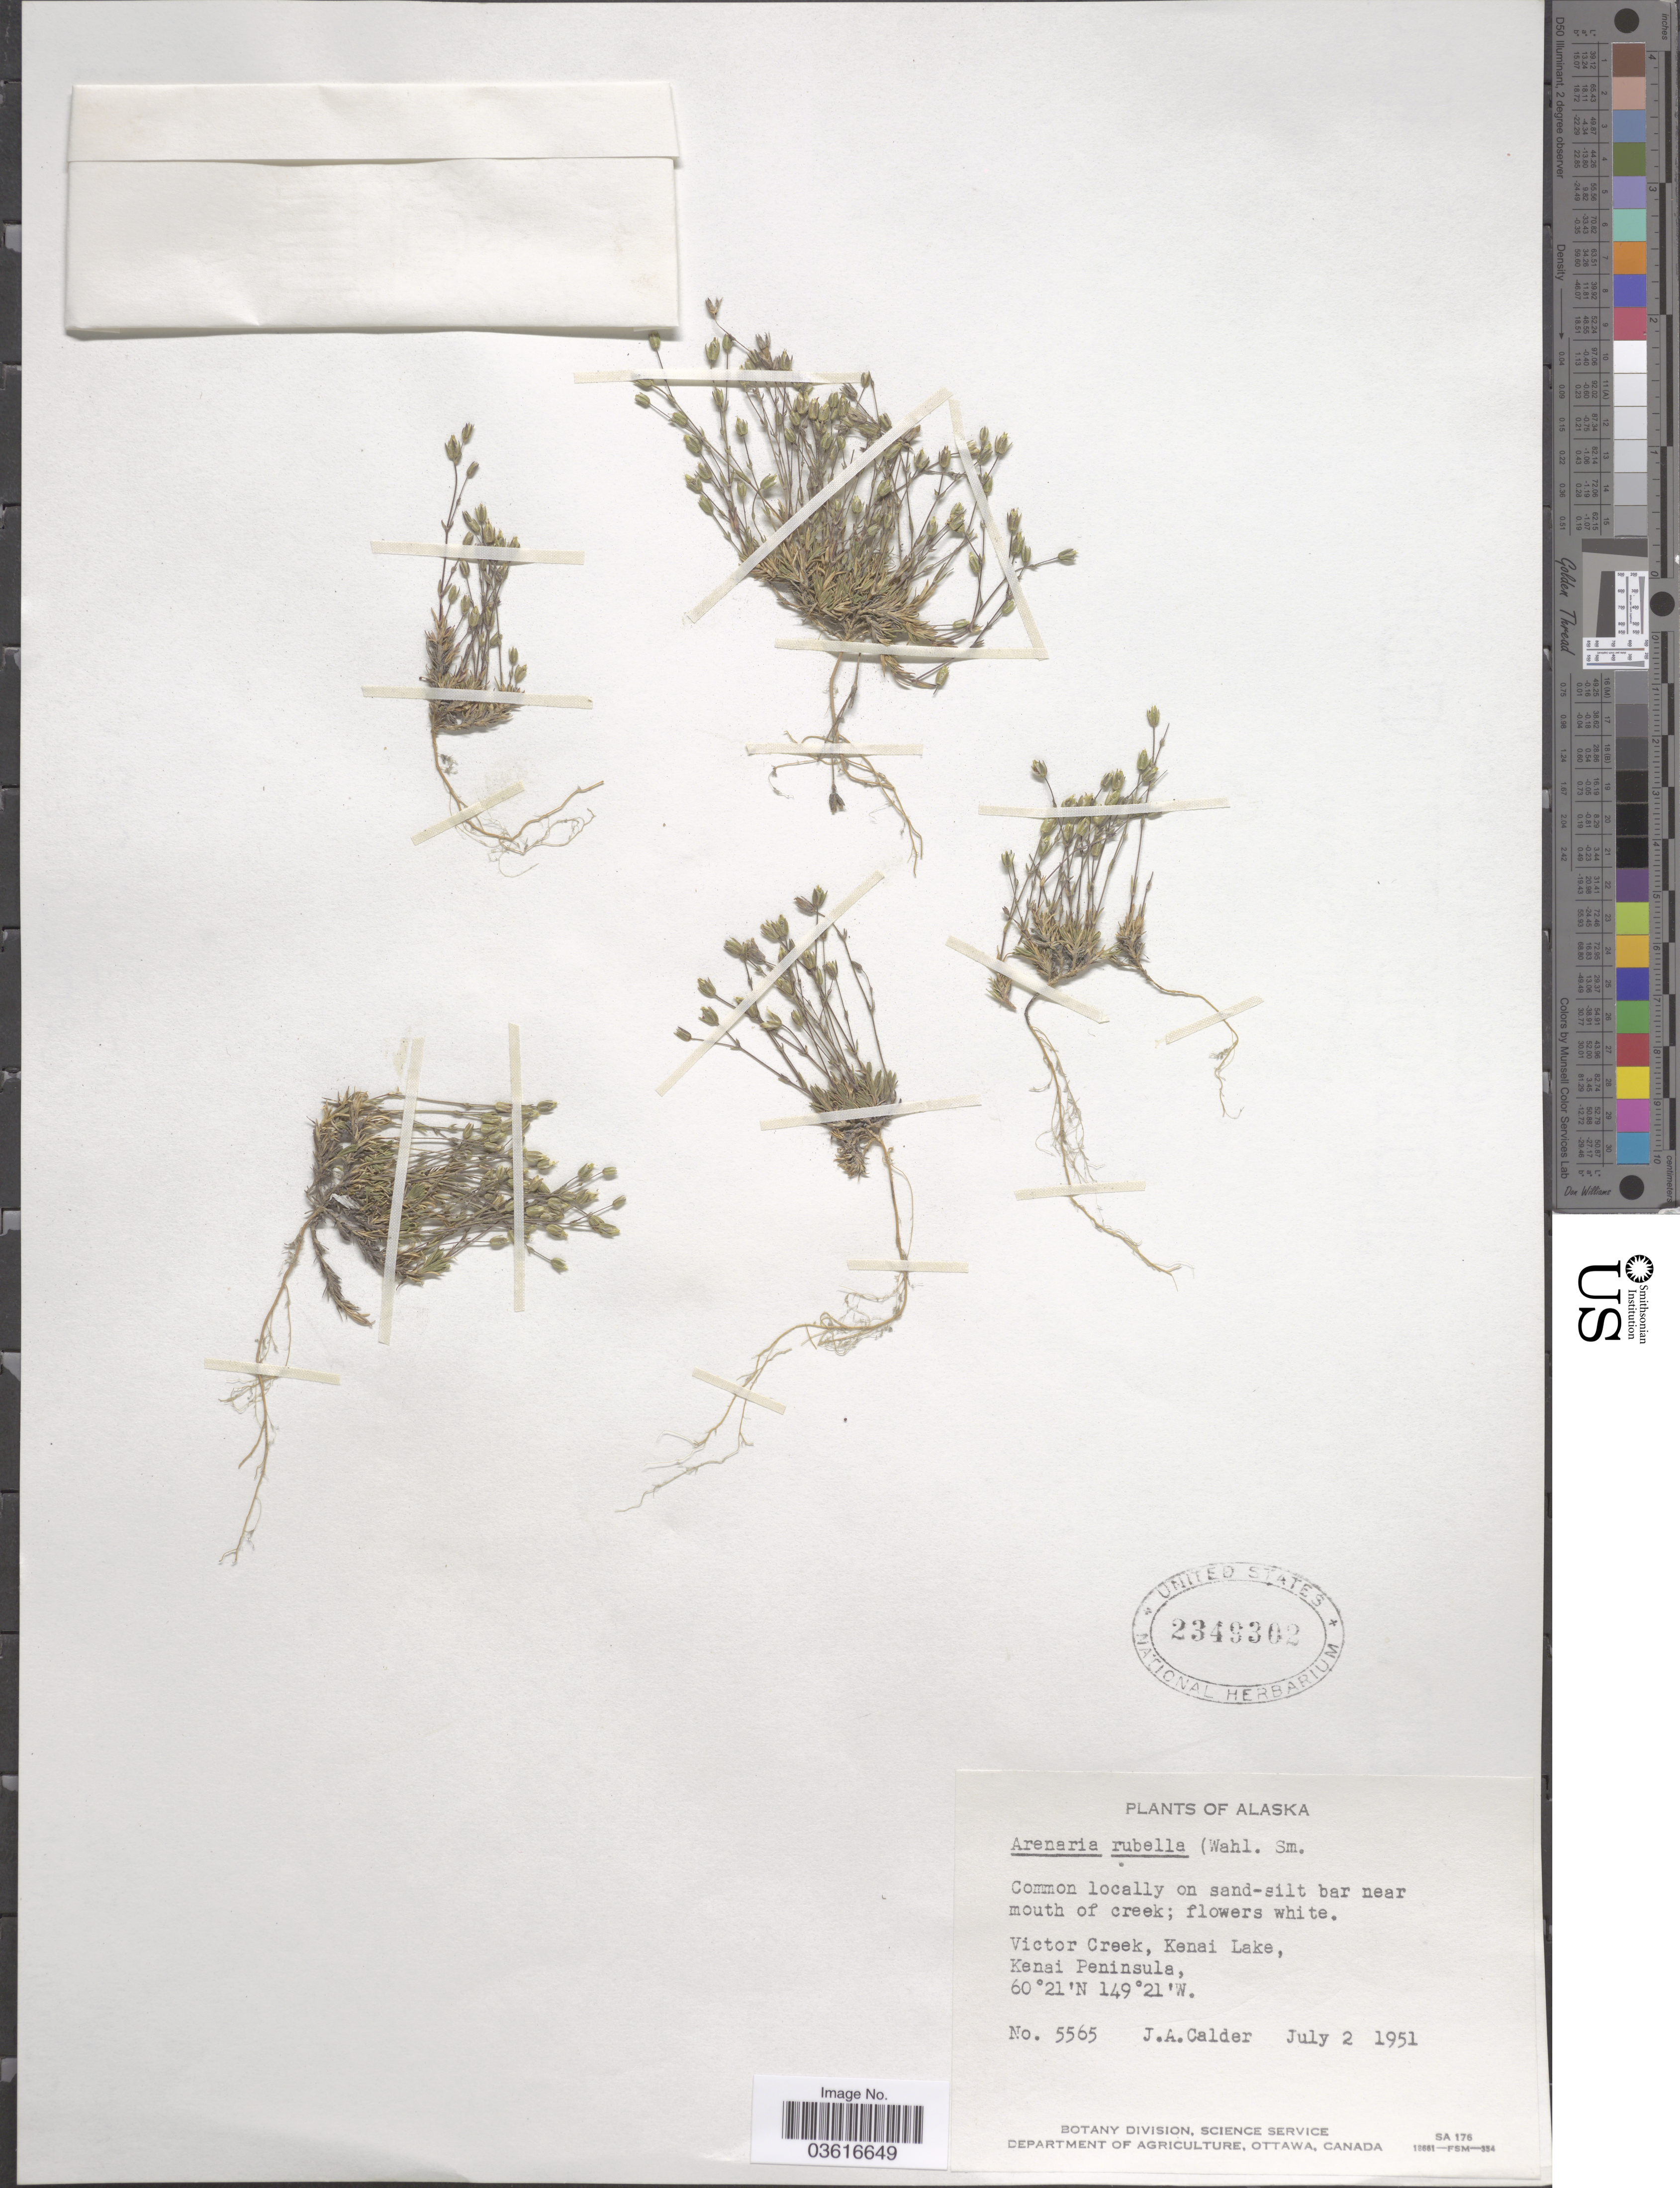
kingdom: Plantae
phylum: Tracheophyta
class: Magnoliopsida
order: Caryophyllales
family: Caryophyllaceae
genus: Minuartia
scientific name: Minuartia rubella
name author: (Wahlenb.) Hiern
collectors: J. A. Calder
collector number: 5565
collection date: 1951-07-02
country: United States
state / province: Alaska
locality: Victor Creek, Kenai Lake, Kenai Peninsula.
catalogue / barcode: US 2349302